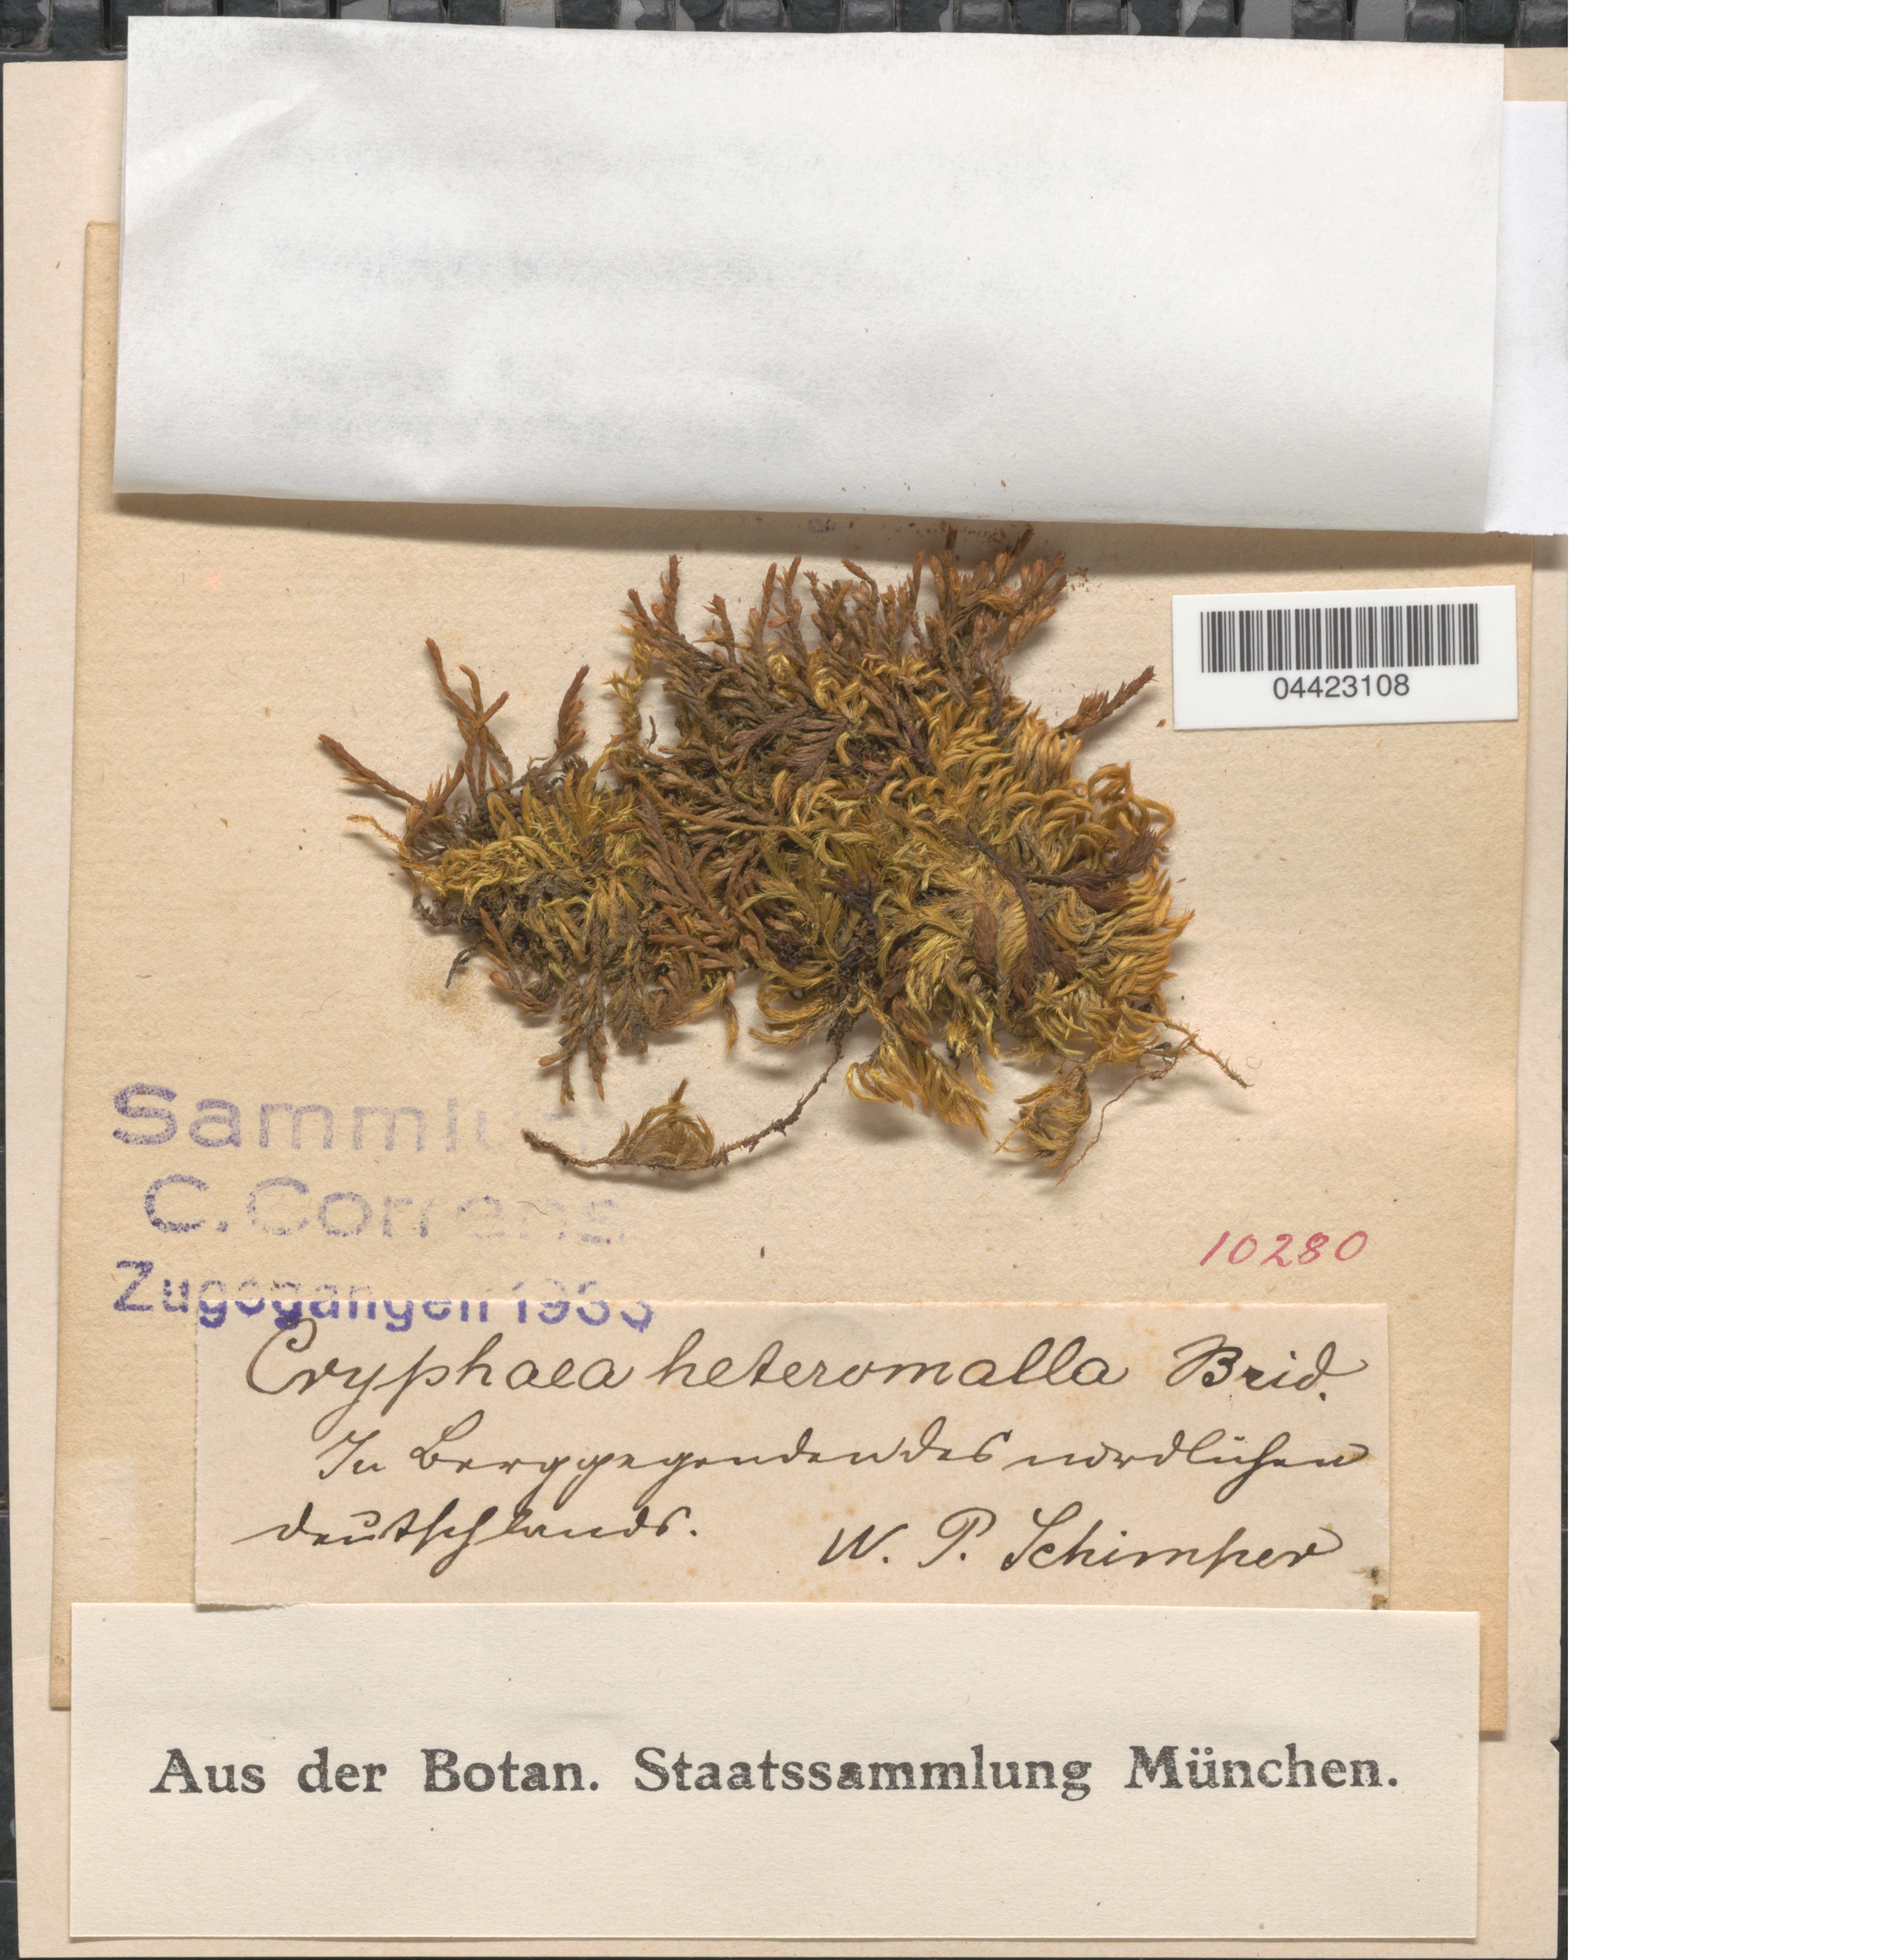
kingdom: Plantae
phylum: Bryophyta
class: Bryopsida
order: Hypnales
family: Cryphaeaceae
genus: Cryphaea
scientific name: Cryphaea arborea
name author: (P. Beauv. ex Limpr.) Lindb.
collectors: W. P. Schimper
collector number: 10280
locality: In [illegible text].